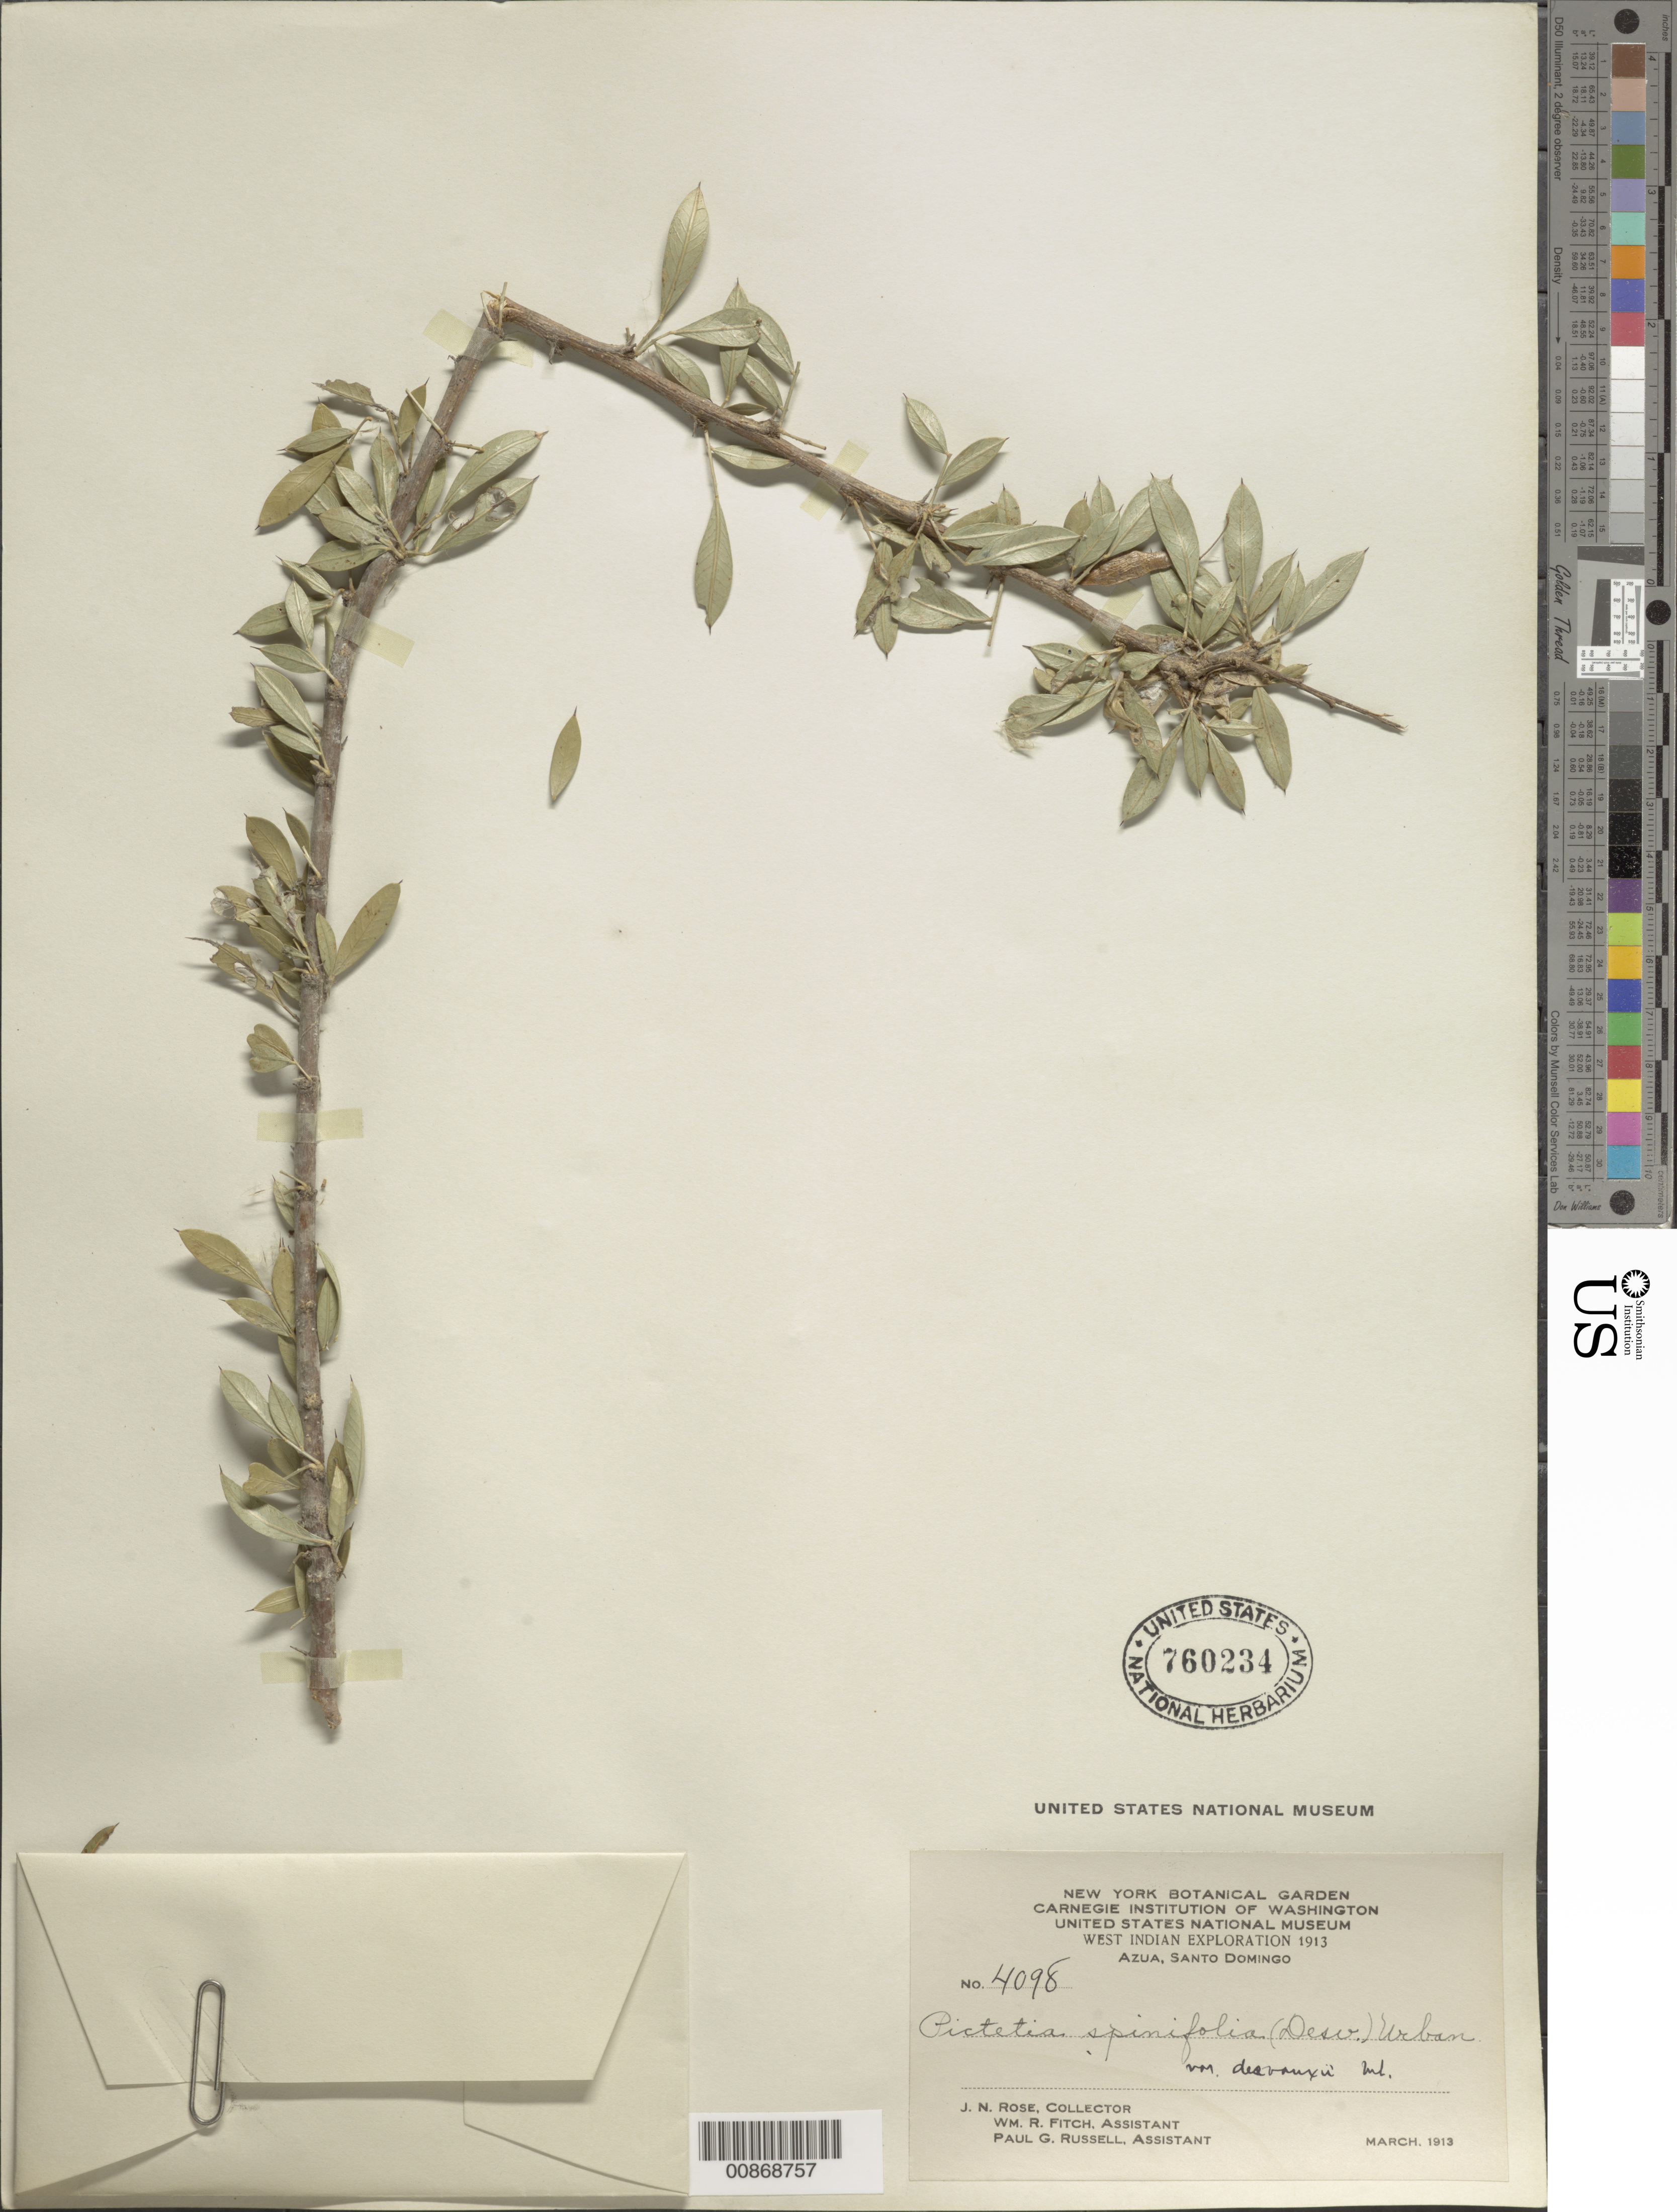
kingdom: Plantae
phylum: Tracheophyta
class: Magnoliopsida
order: Fabales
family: Fabaceae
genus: Pictetia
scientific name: Pictetia spinifolia var. spinifolia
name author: (Desv.) Urb.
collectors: J. N. Rose, W. R. Fitch & P. G. Russell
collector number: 4098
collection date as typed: Mar 1913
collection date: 1913-03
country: Dominican Republic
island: Hispaniola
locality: Azua, Santo Domingo.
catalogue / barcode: US 760234